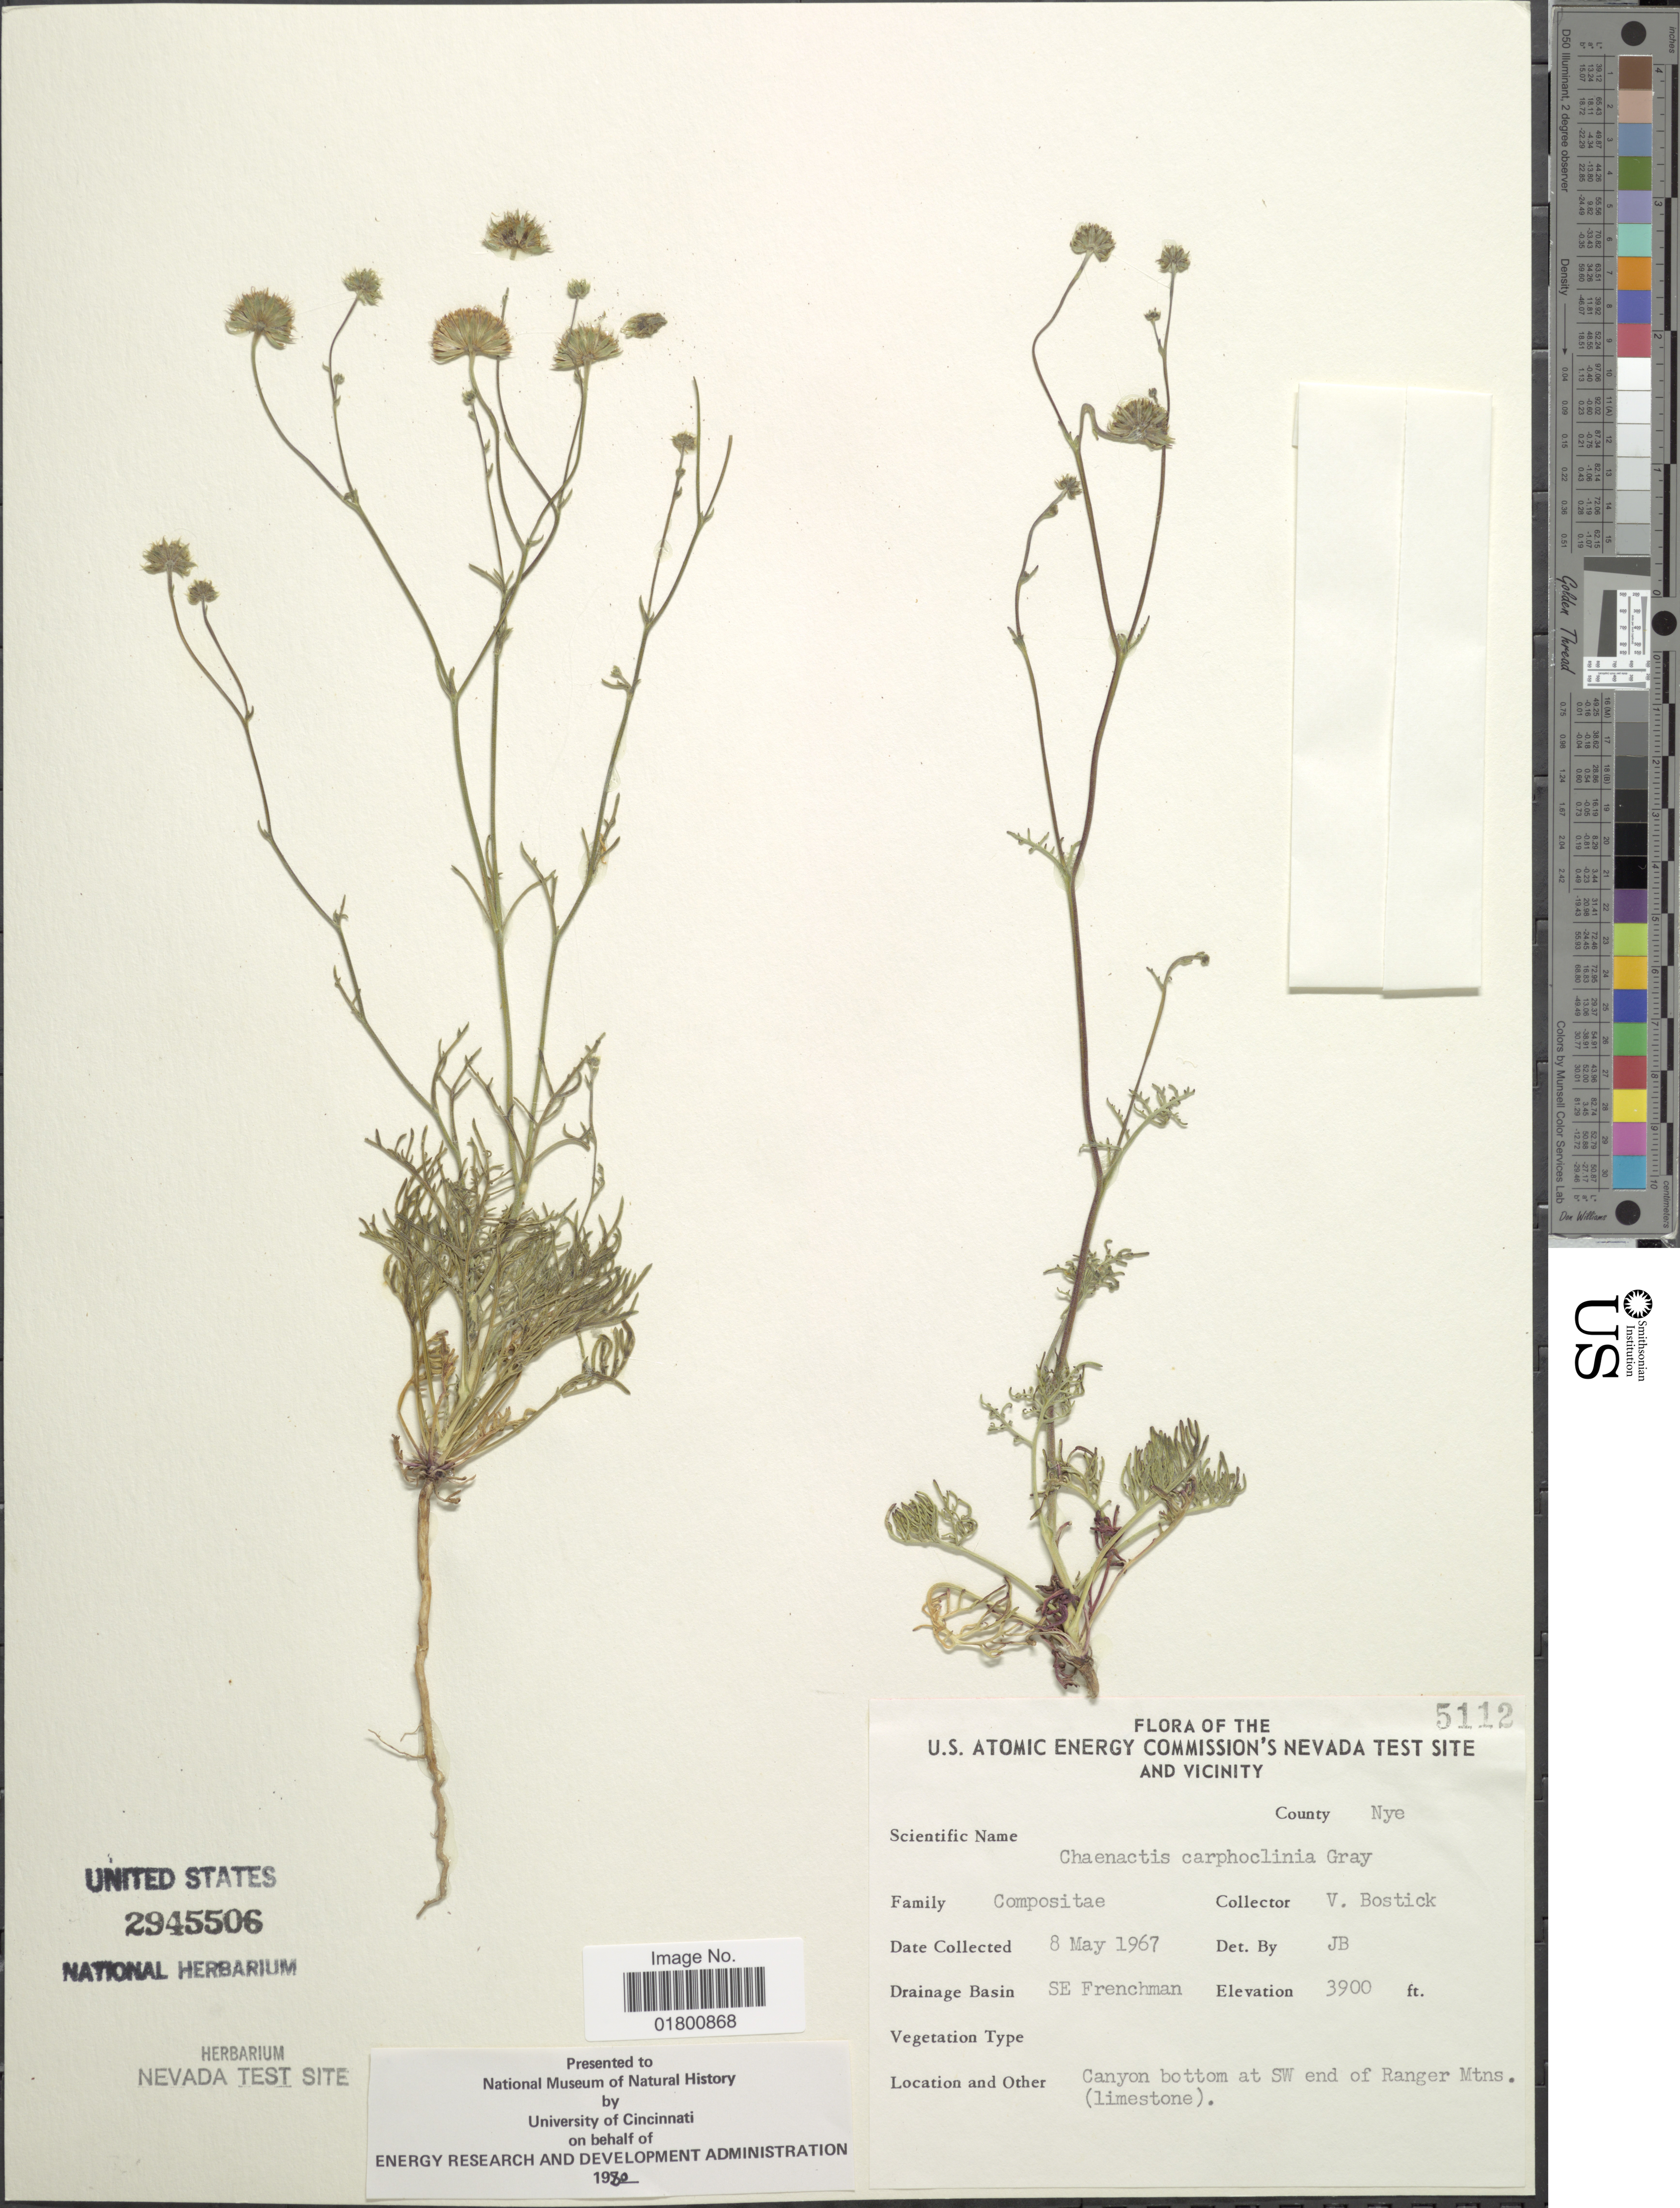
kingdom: Plantae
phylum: Tracheophyta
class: Magnoliopsida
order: Asterales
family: Asteraceae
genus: Chaenactis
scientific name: Chaenactis carphoclinia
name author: A. Gray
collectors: V. Bostick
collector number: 5112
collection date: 1967-05-08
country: United States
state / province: Nevada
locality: U.S. Atomic Energy Commission's Nevada Test Site and Vicinity, County Nye, SE Frenchman, Canyon bottom at SW end of Ranger Mtns (limestone)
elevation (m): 1189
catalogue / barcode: US 2945506